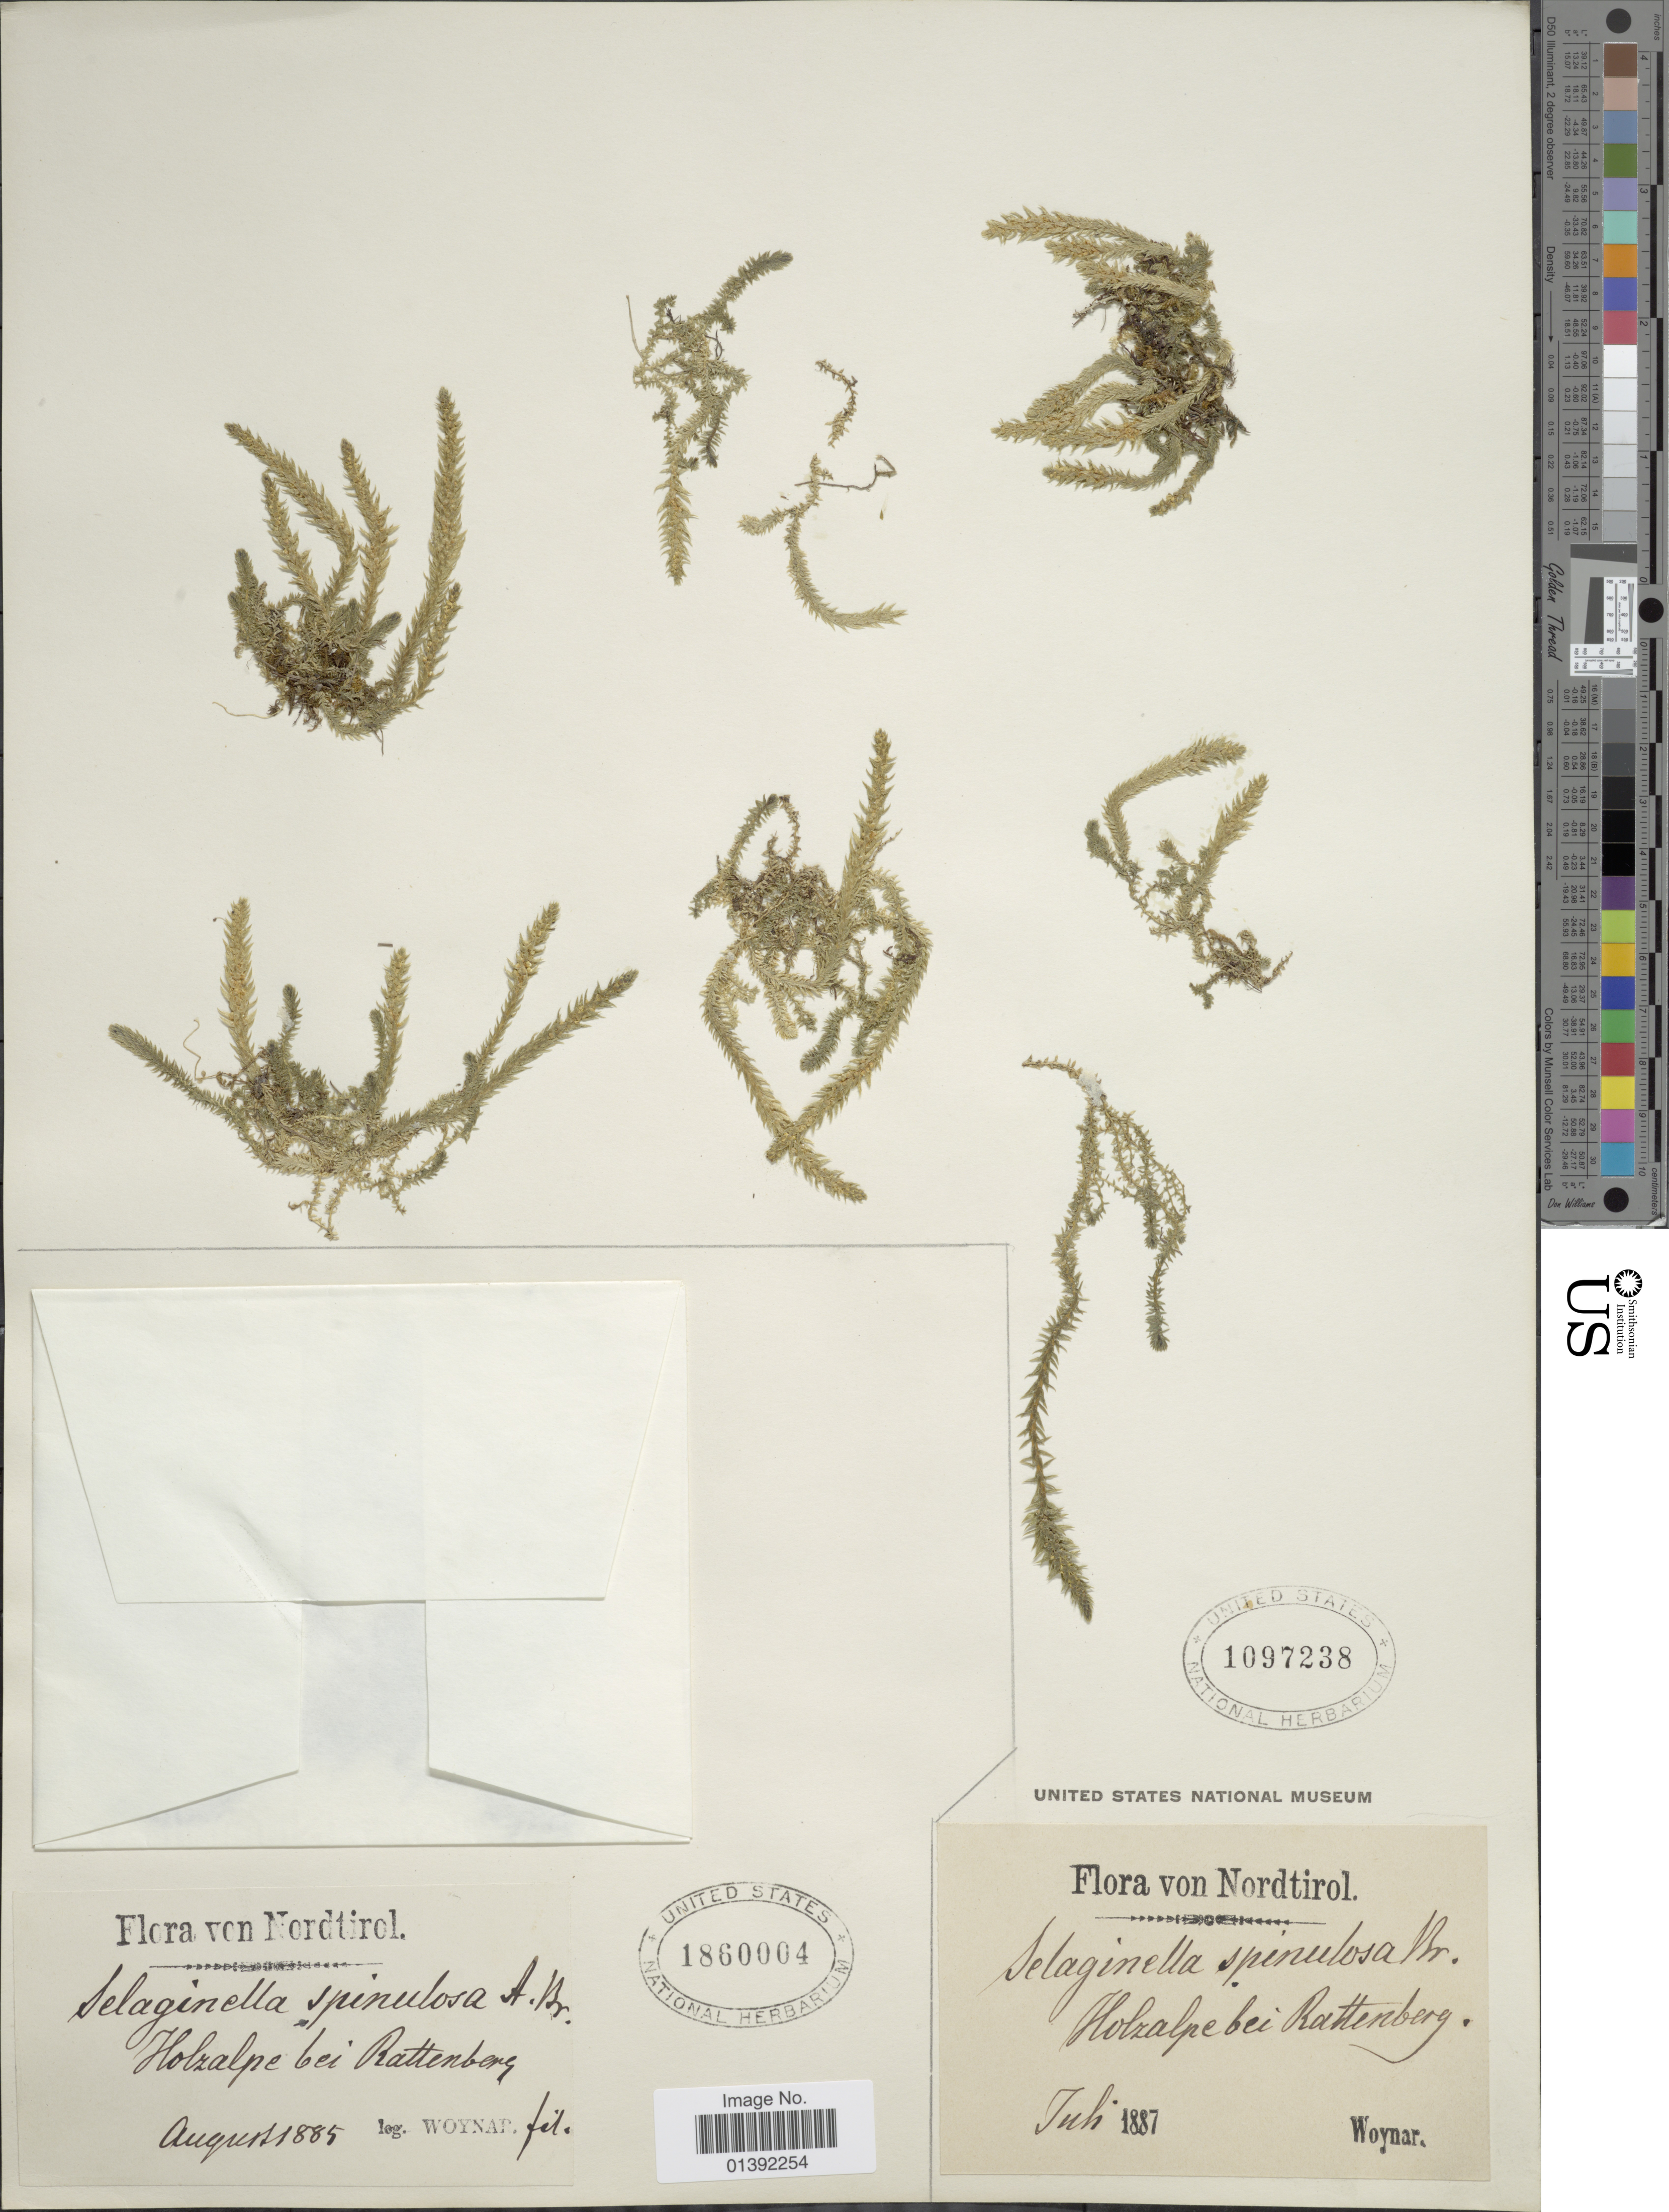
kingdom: Plantae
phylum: Tracheophyta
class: Lycopodiopsida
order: Selaginellales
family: Selaginellaceae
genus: Selaginella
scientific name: Selaginella selaginoides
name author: (L.) Link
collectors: -. Woynar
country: Austria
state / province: Tirol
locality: Nordtirol, Holzalpe bei Rattenberg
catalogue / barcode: US 1097238-2